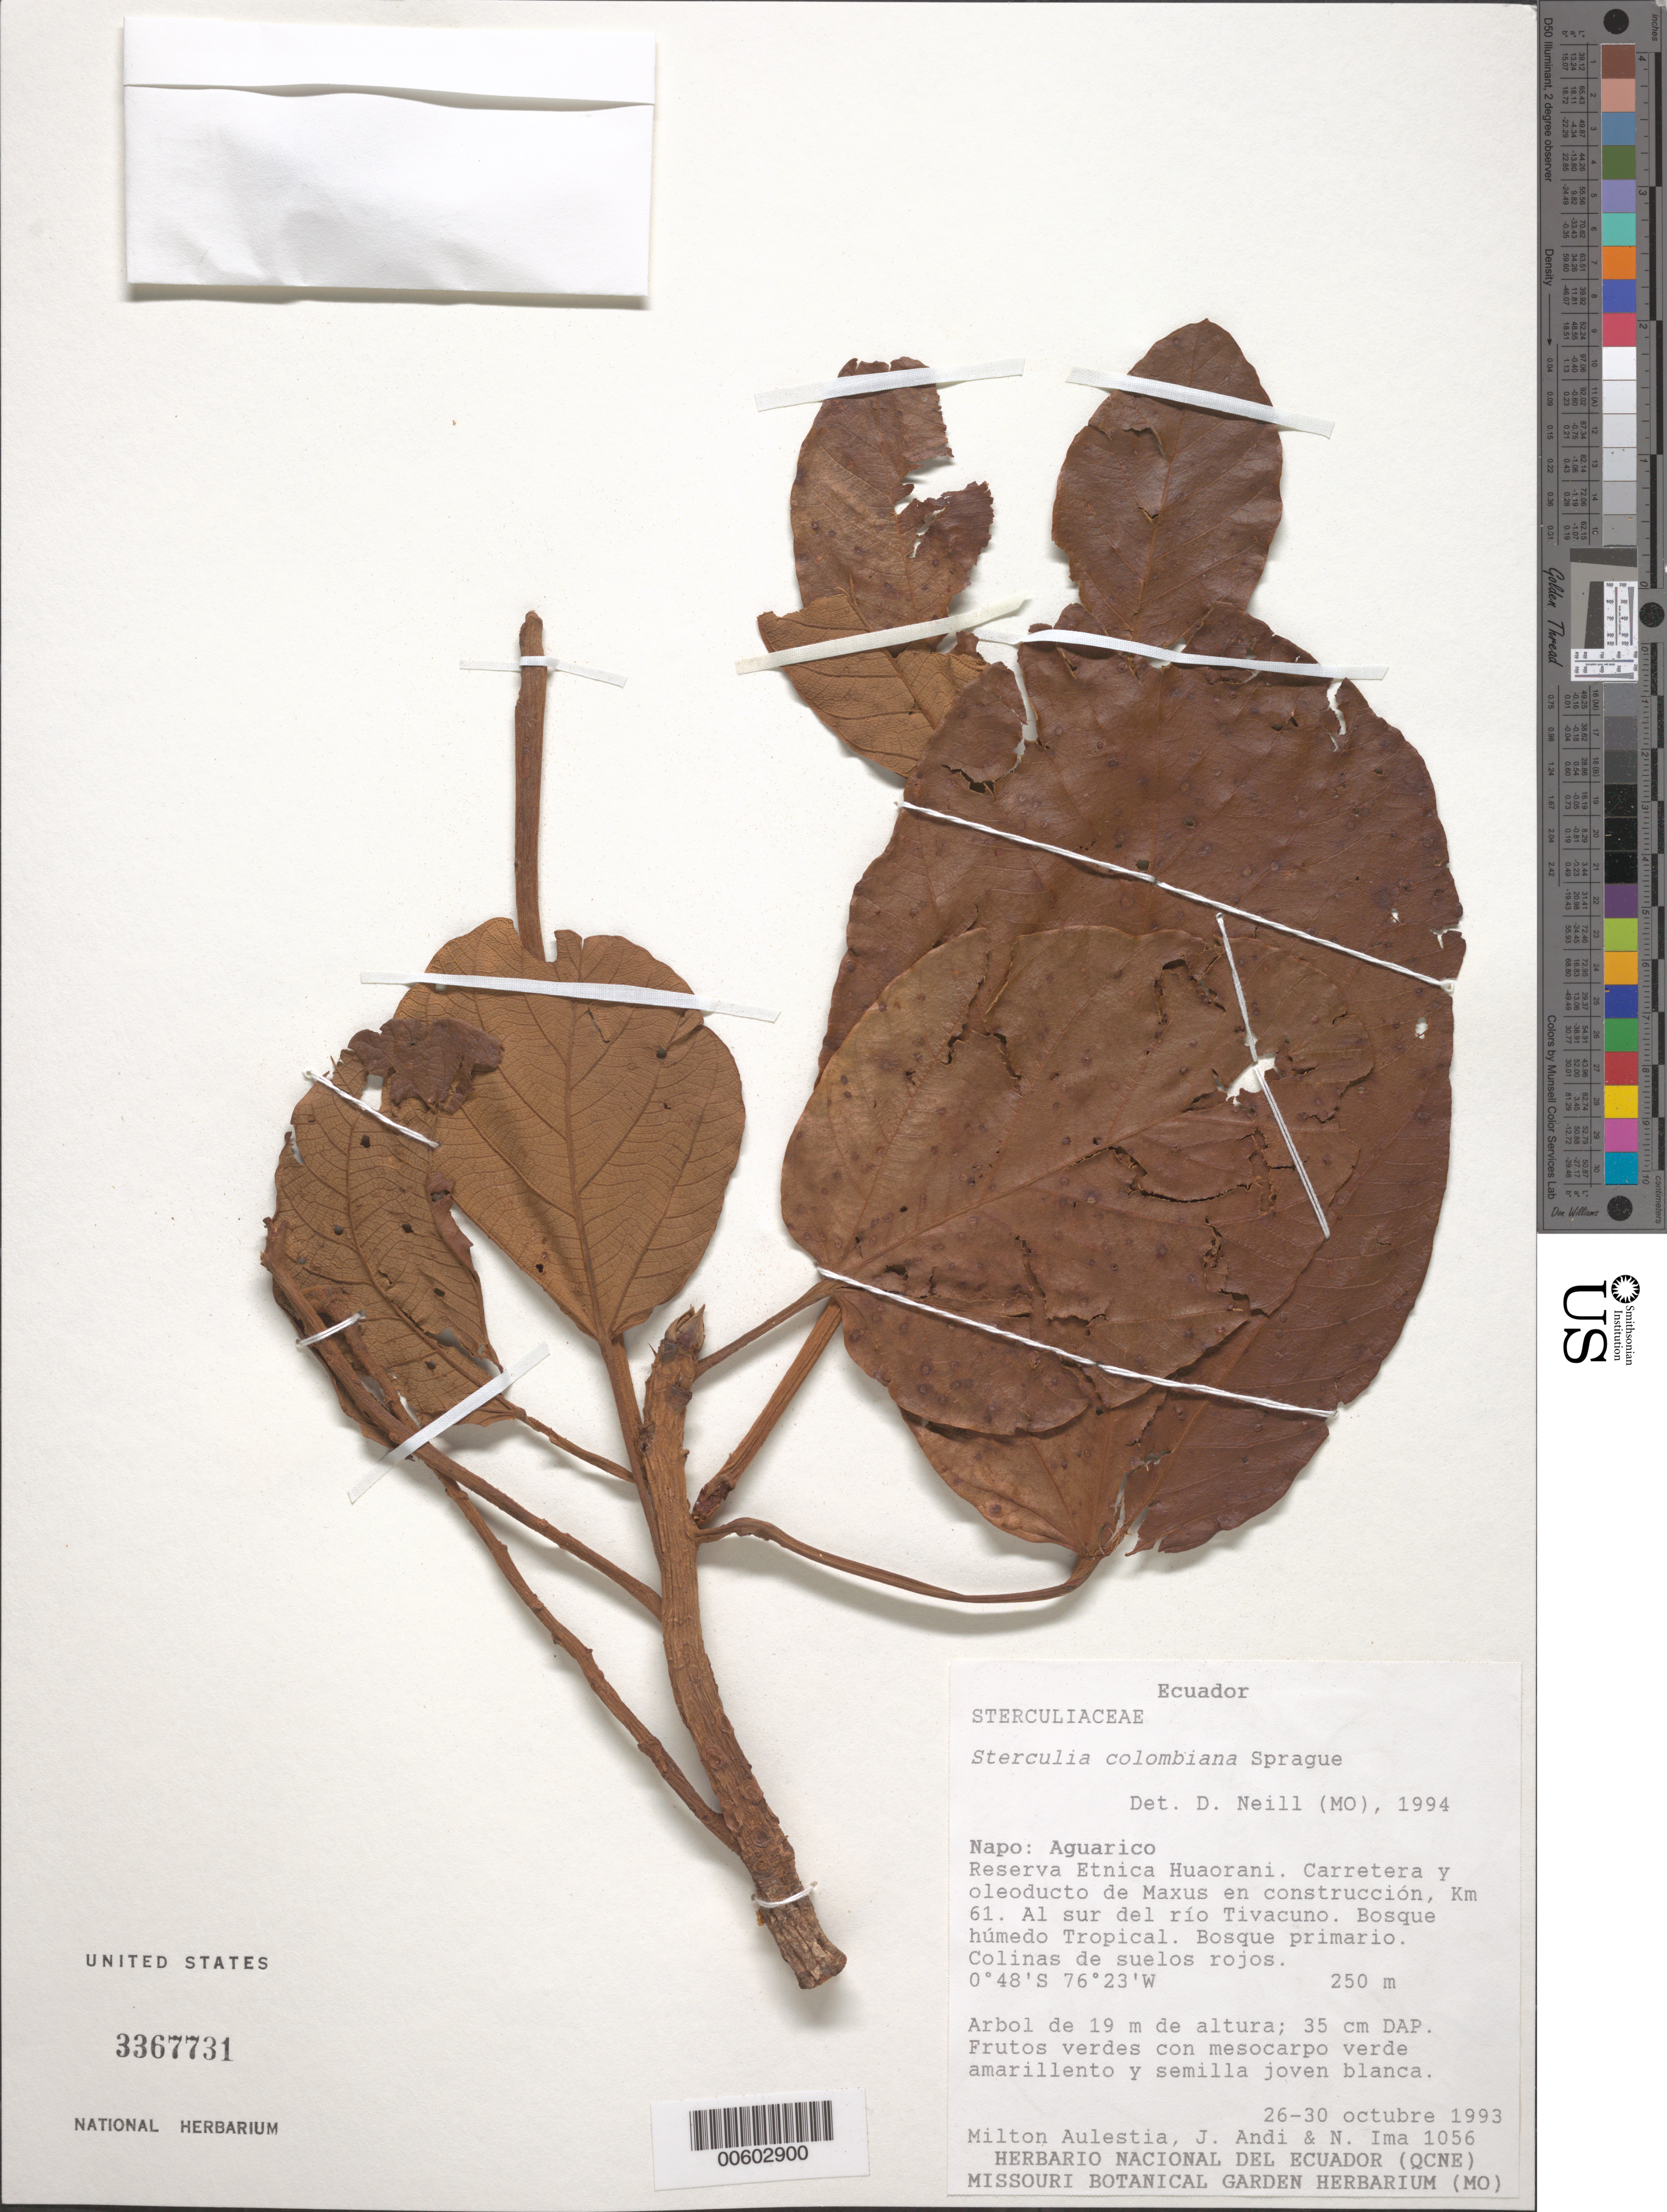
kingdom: Plantae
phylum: Tracheophyta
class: Magnoliopsida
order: Malvales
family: Malvaceae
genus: Sterculia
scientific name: Sterculia colombiana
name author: Sprague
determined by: Neill, David Alan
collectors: M. Aulestia, J. Andi & N. Ima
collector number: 1056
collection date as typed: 26 Oct 1993 to 30 Oct 1993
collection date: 1993-10-26/1993-10-30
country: Ecuador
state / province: Napo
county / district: Aguarico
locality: AguaRico. Reserva Etnica Huaorani, Carretera y oleoducto de Maxus en construcción, km 61, al sur del Río Tivacuno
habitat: Bosque húmedo tropical, bosque primario, colinas de suelos rojos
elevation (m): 250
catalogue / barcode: US 3367731